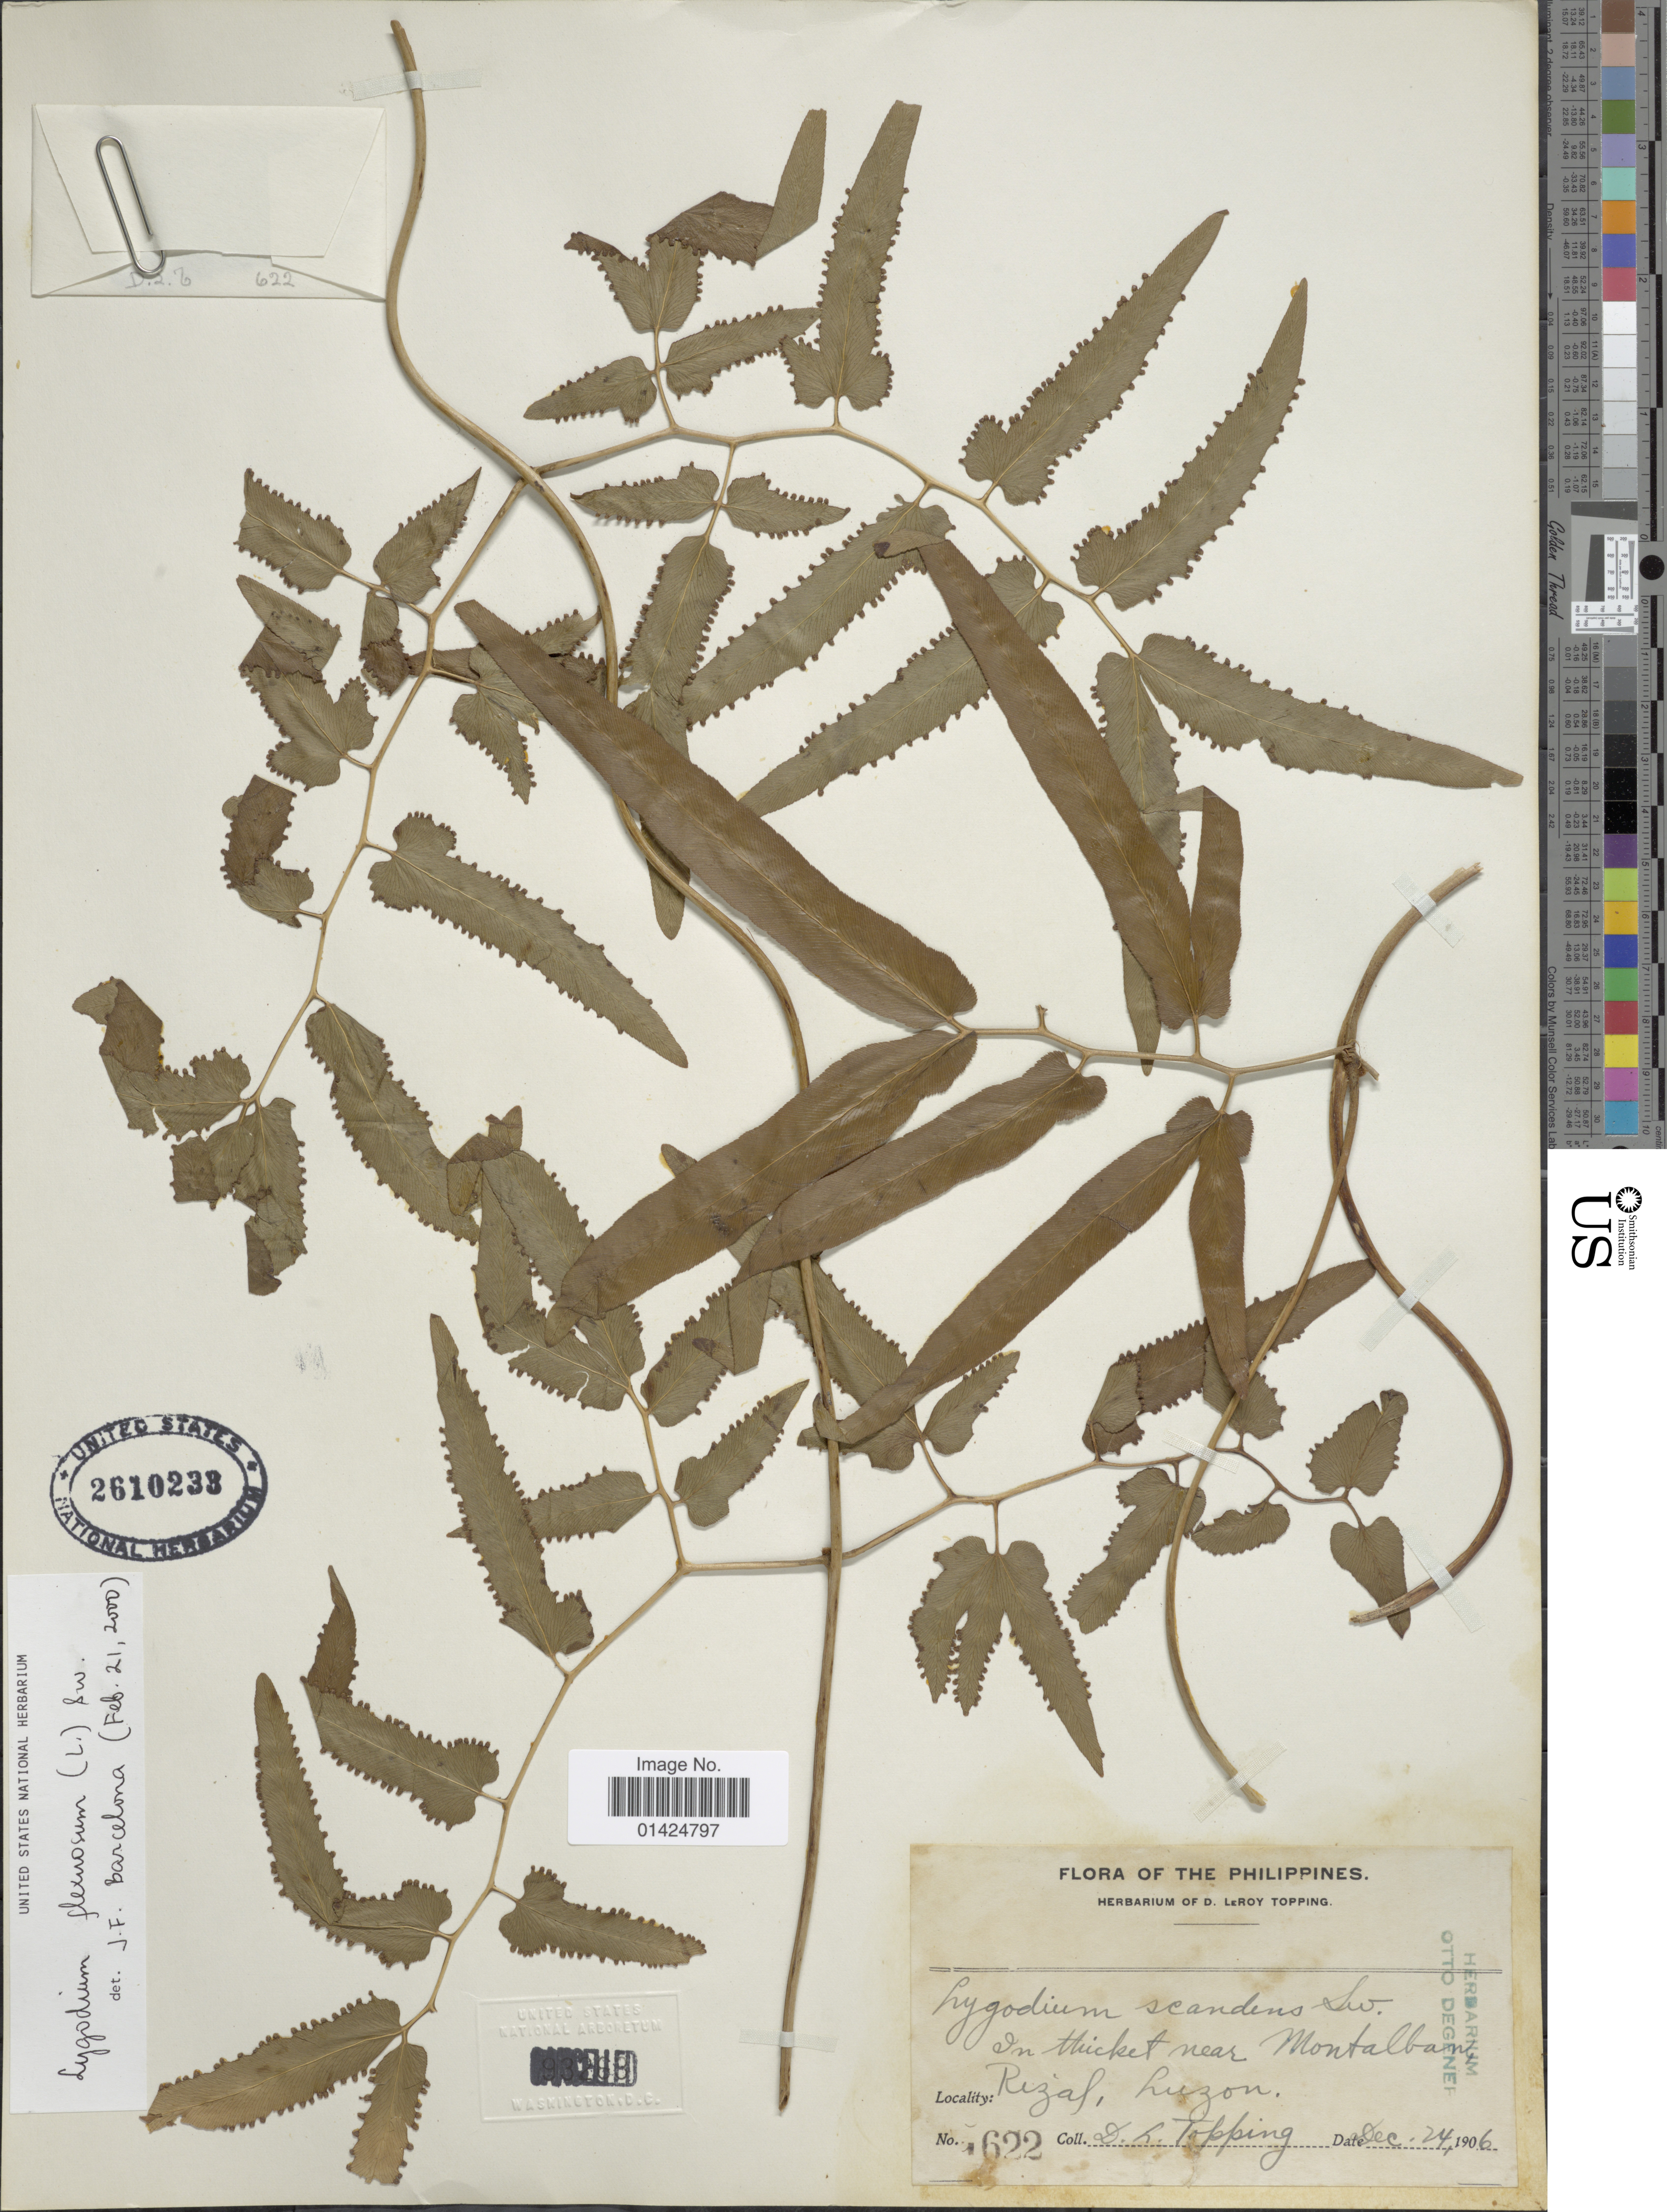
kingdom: Plantae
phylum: Tracheophyta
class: Polypodiopsida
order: Schizaeales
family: Lygodiaceae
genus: Lygodium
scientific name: Lygodium flexuosum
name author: Sw.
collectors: D. L. Topping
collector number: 1622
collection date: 1906-12-24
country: Philippines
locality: In thicket near Montalban. Rizal, Luzon.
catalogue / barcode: US 2610233